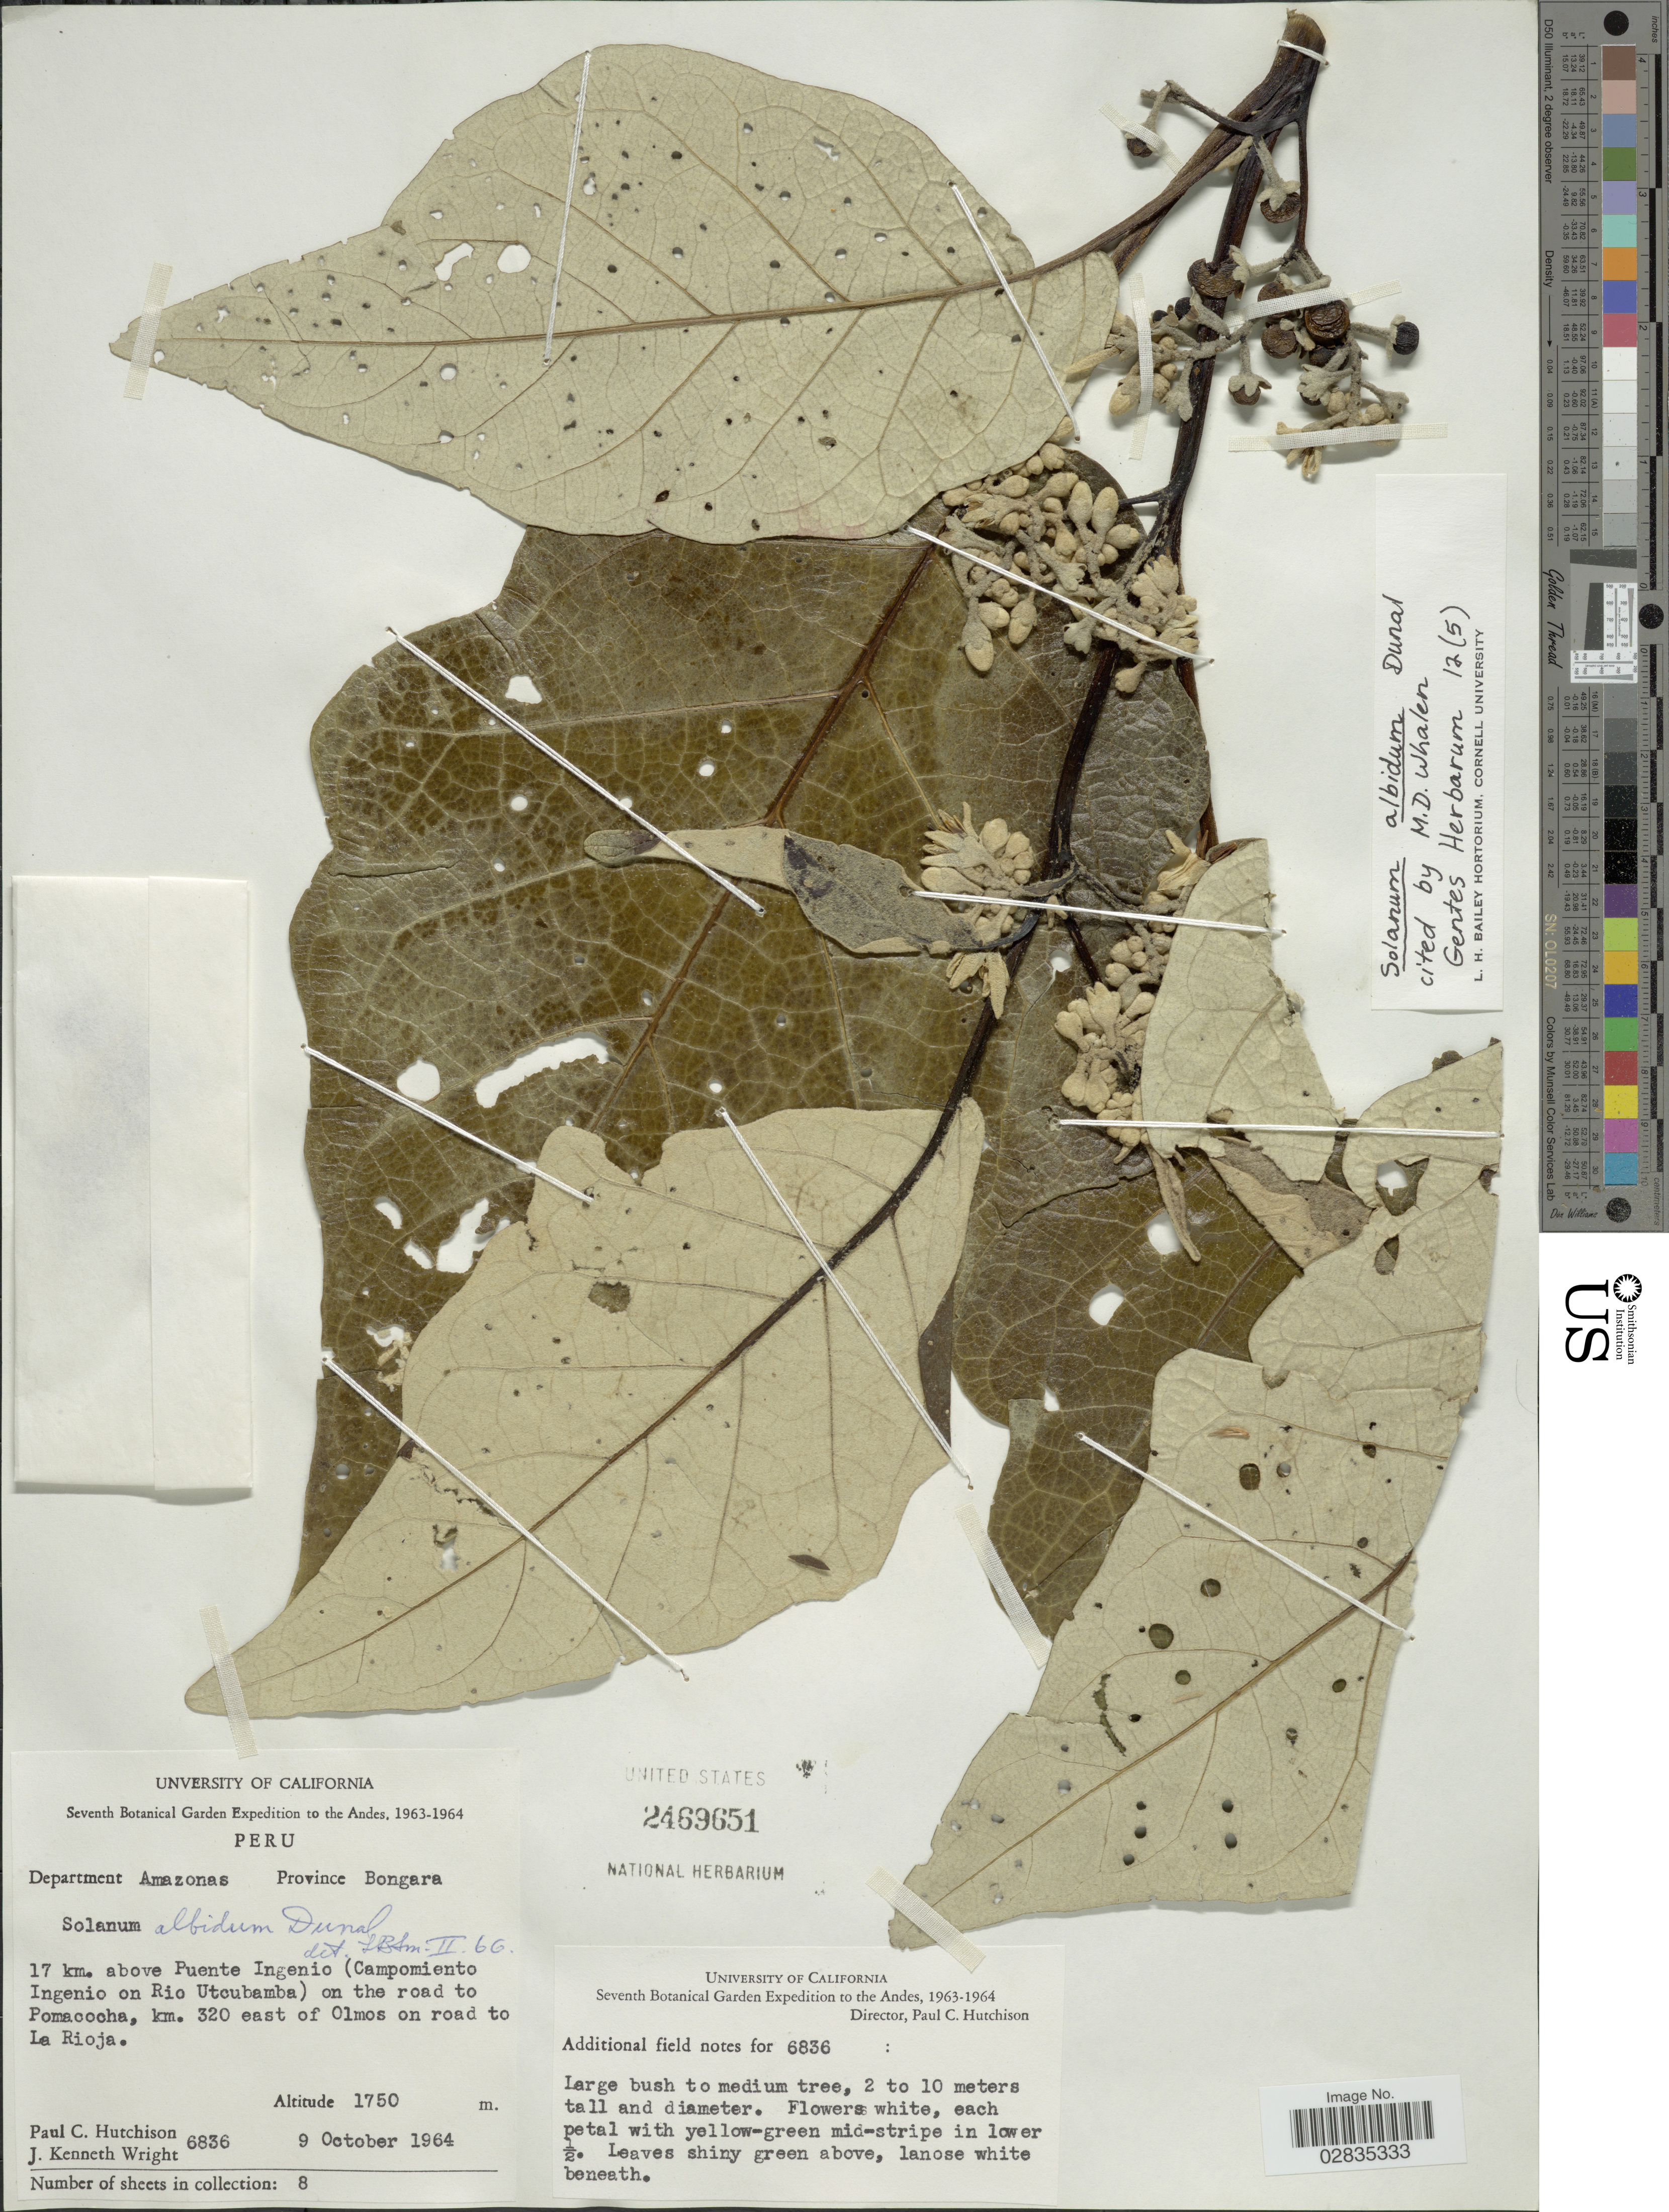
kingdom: Plantae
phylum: Tracheophyta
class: Magnoliopsida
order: Solanales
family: Solanaceae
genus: Solanum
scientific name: Solanum albidum var. albidum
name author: Dunal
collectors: P. C. Hutchison & J. K. Wright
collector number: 6836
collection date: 1964-10-09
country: Peru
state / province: Amazonas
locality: Department Amazonas Province Bongara. 17 km. above Puente Ingenio (Campomiento Ingenio on Rio Utcubamba) on the road to Pomacocha, km. 320 east of Olmos on road to La Rioja.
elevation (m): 1750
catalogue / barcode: US 2469651